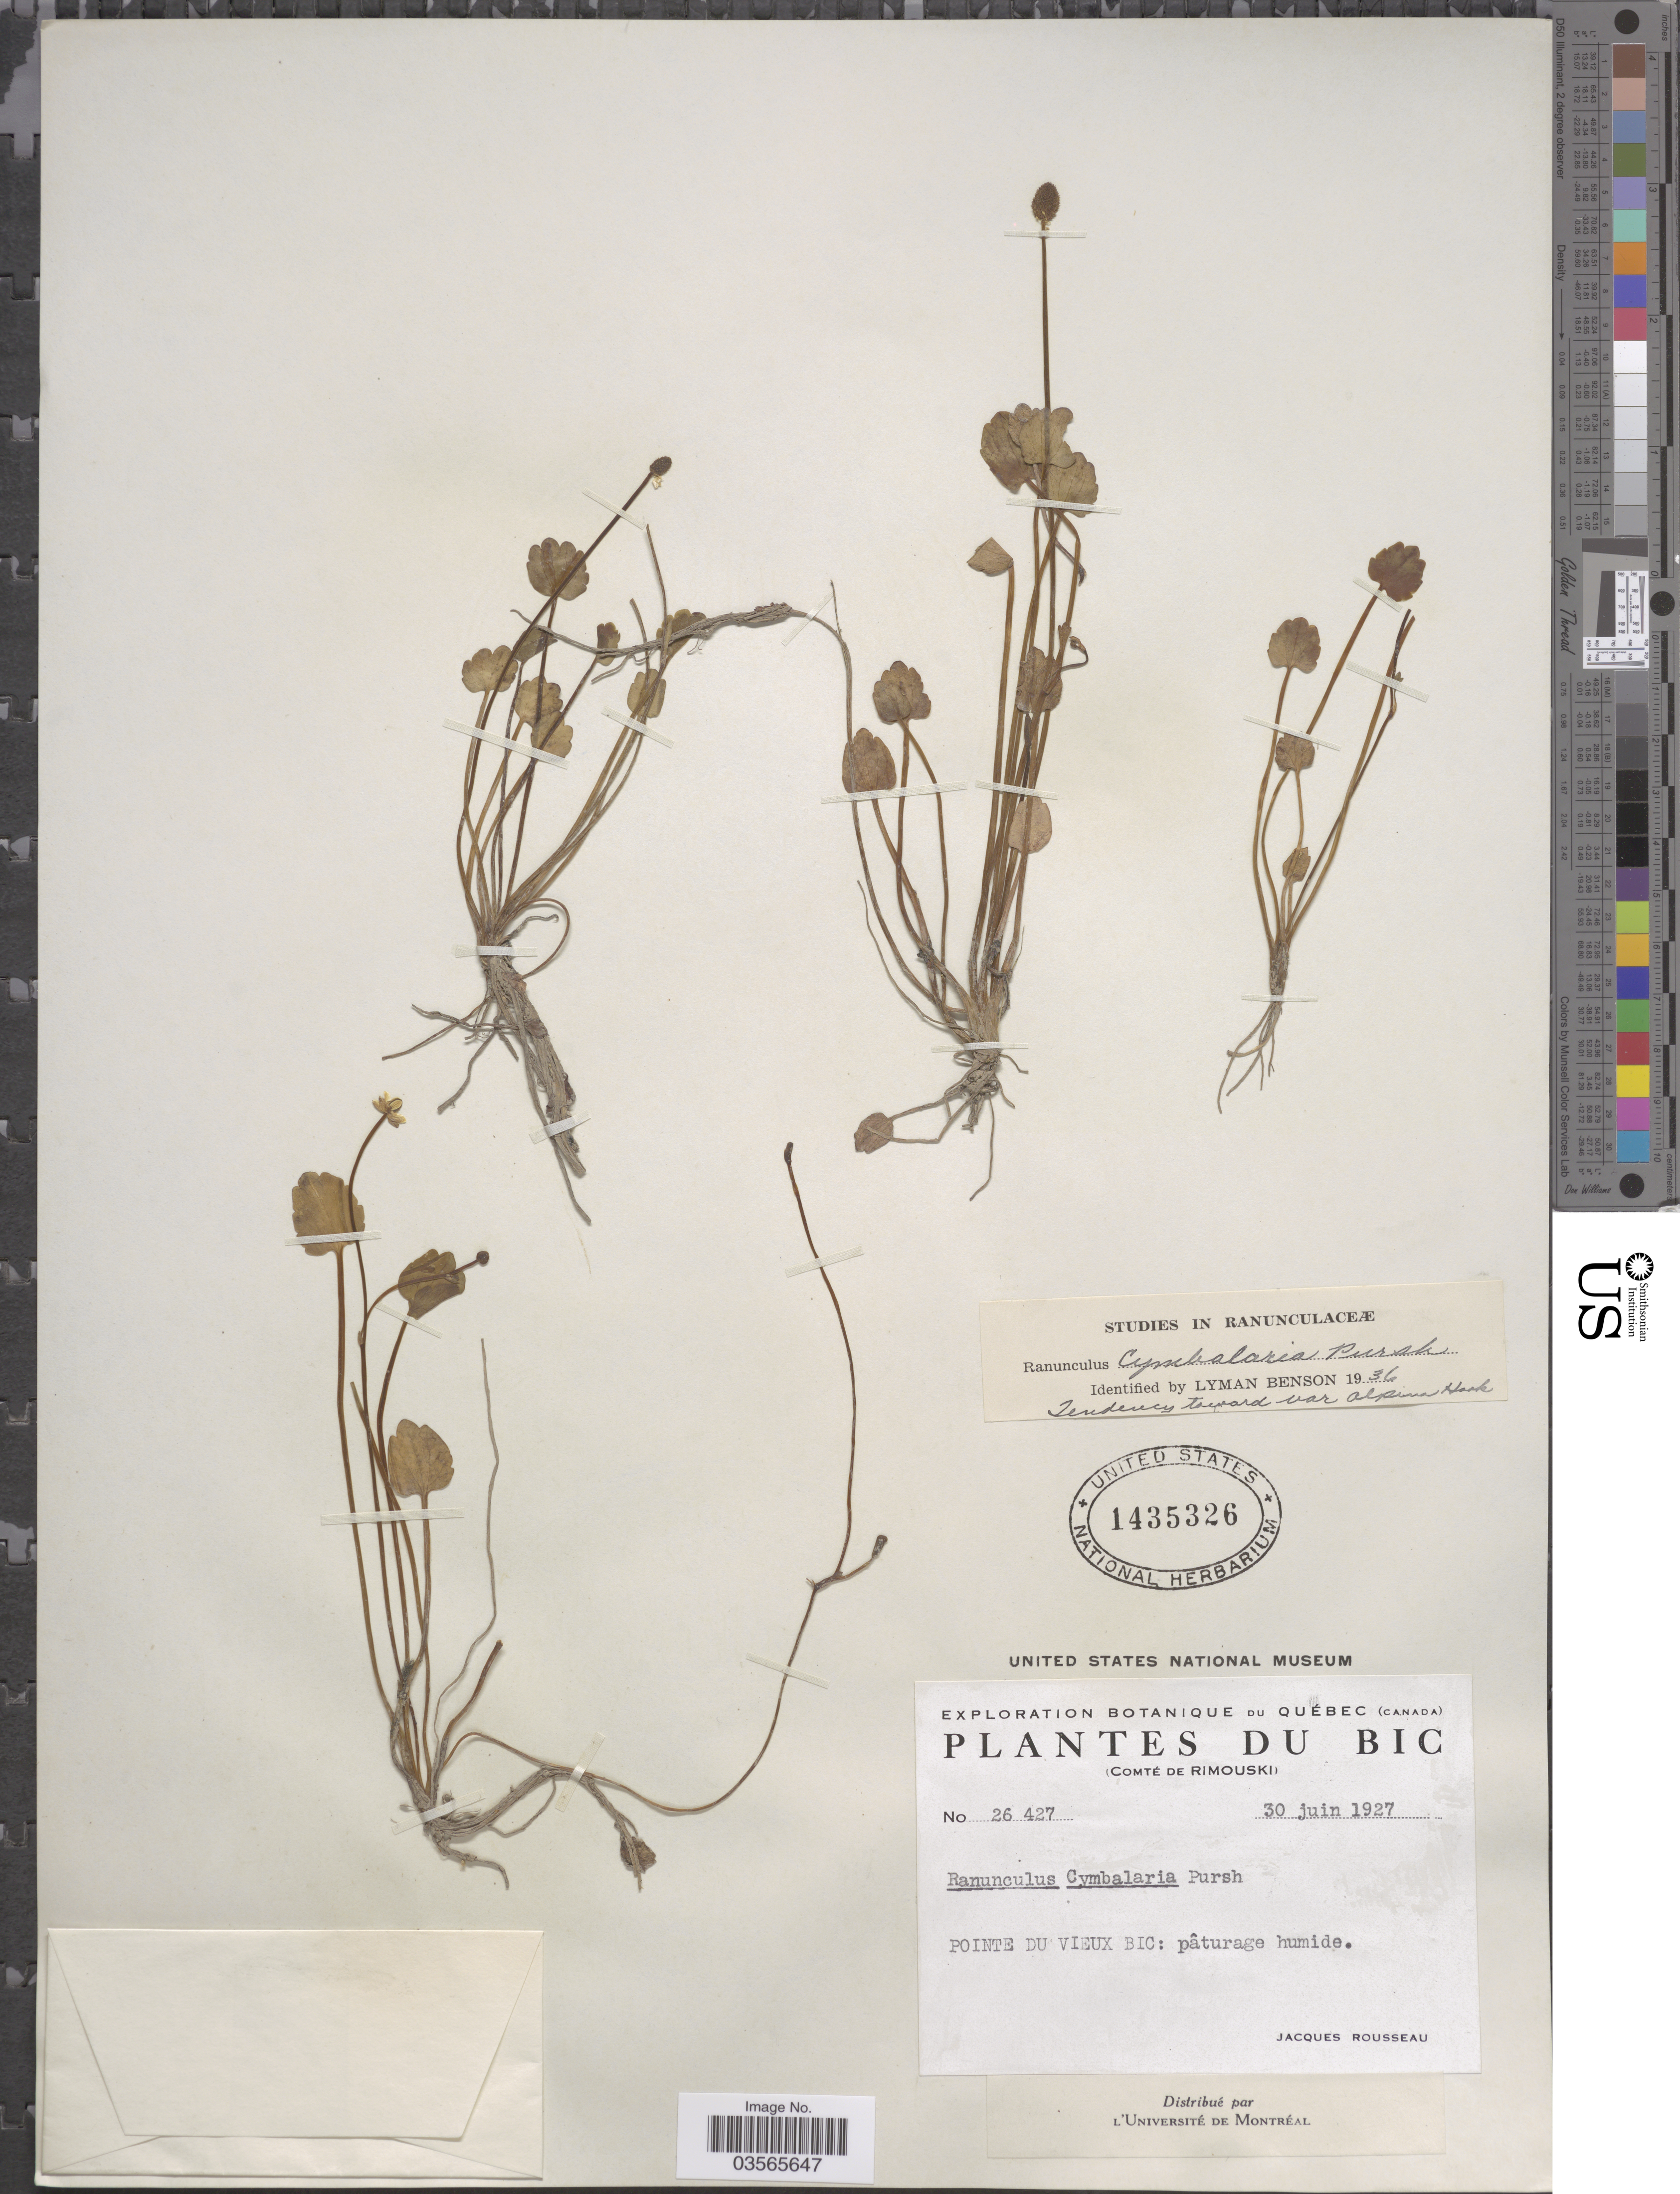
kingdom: Plantae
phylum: Tracheophyta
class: Magnoliopsida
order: Ranunculales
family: Ranunculaceae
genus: Halerpestes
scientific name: Halerpestes cymbalaria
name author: (Pursh) Greene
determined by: Strong, M. T., (US), Smithsonian Institution - National Museum of Natural History (UNITED STATES)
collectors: J. Rousseau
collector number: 26427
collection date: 1927-06-30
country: Canada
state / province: Quebec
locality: Du Bic (Comté de Rimouski). Pointe du Vieux Bic: pâturage humide.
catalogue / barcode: US 1435326